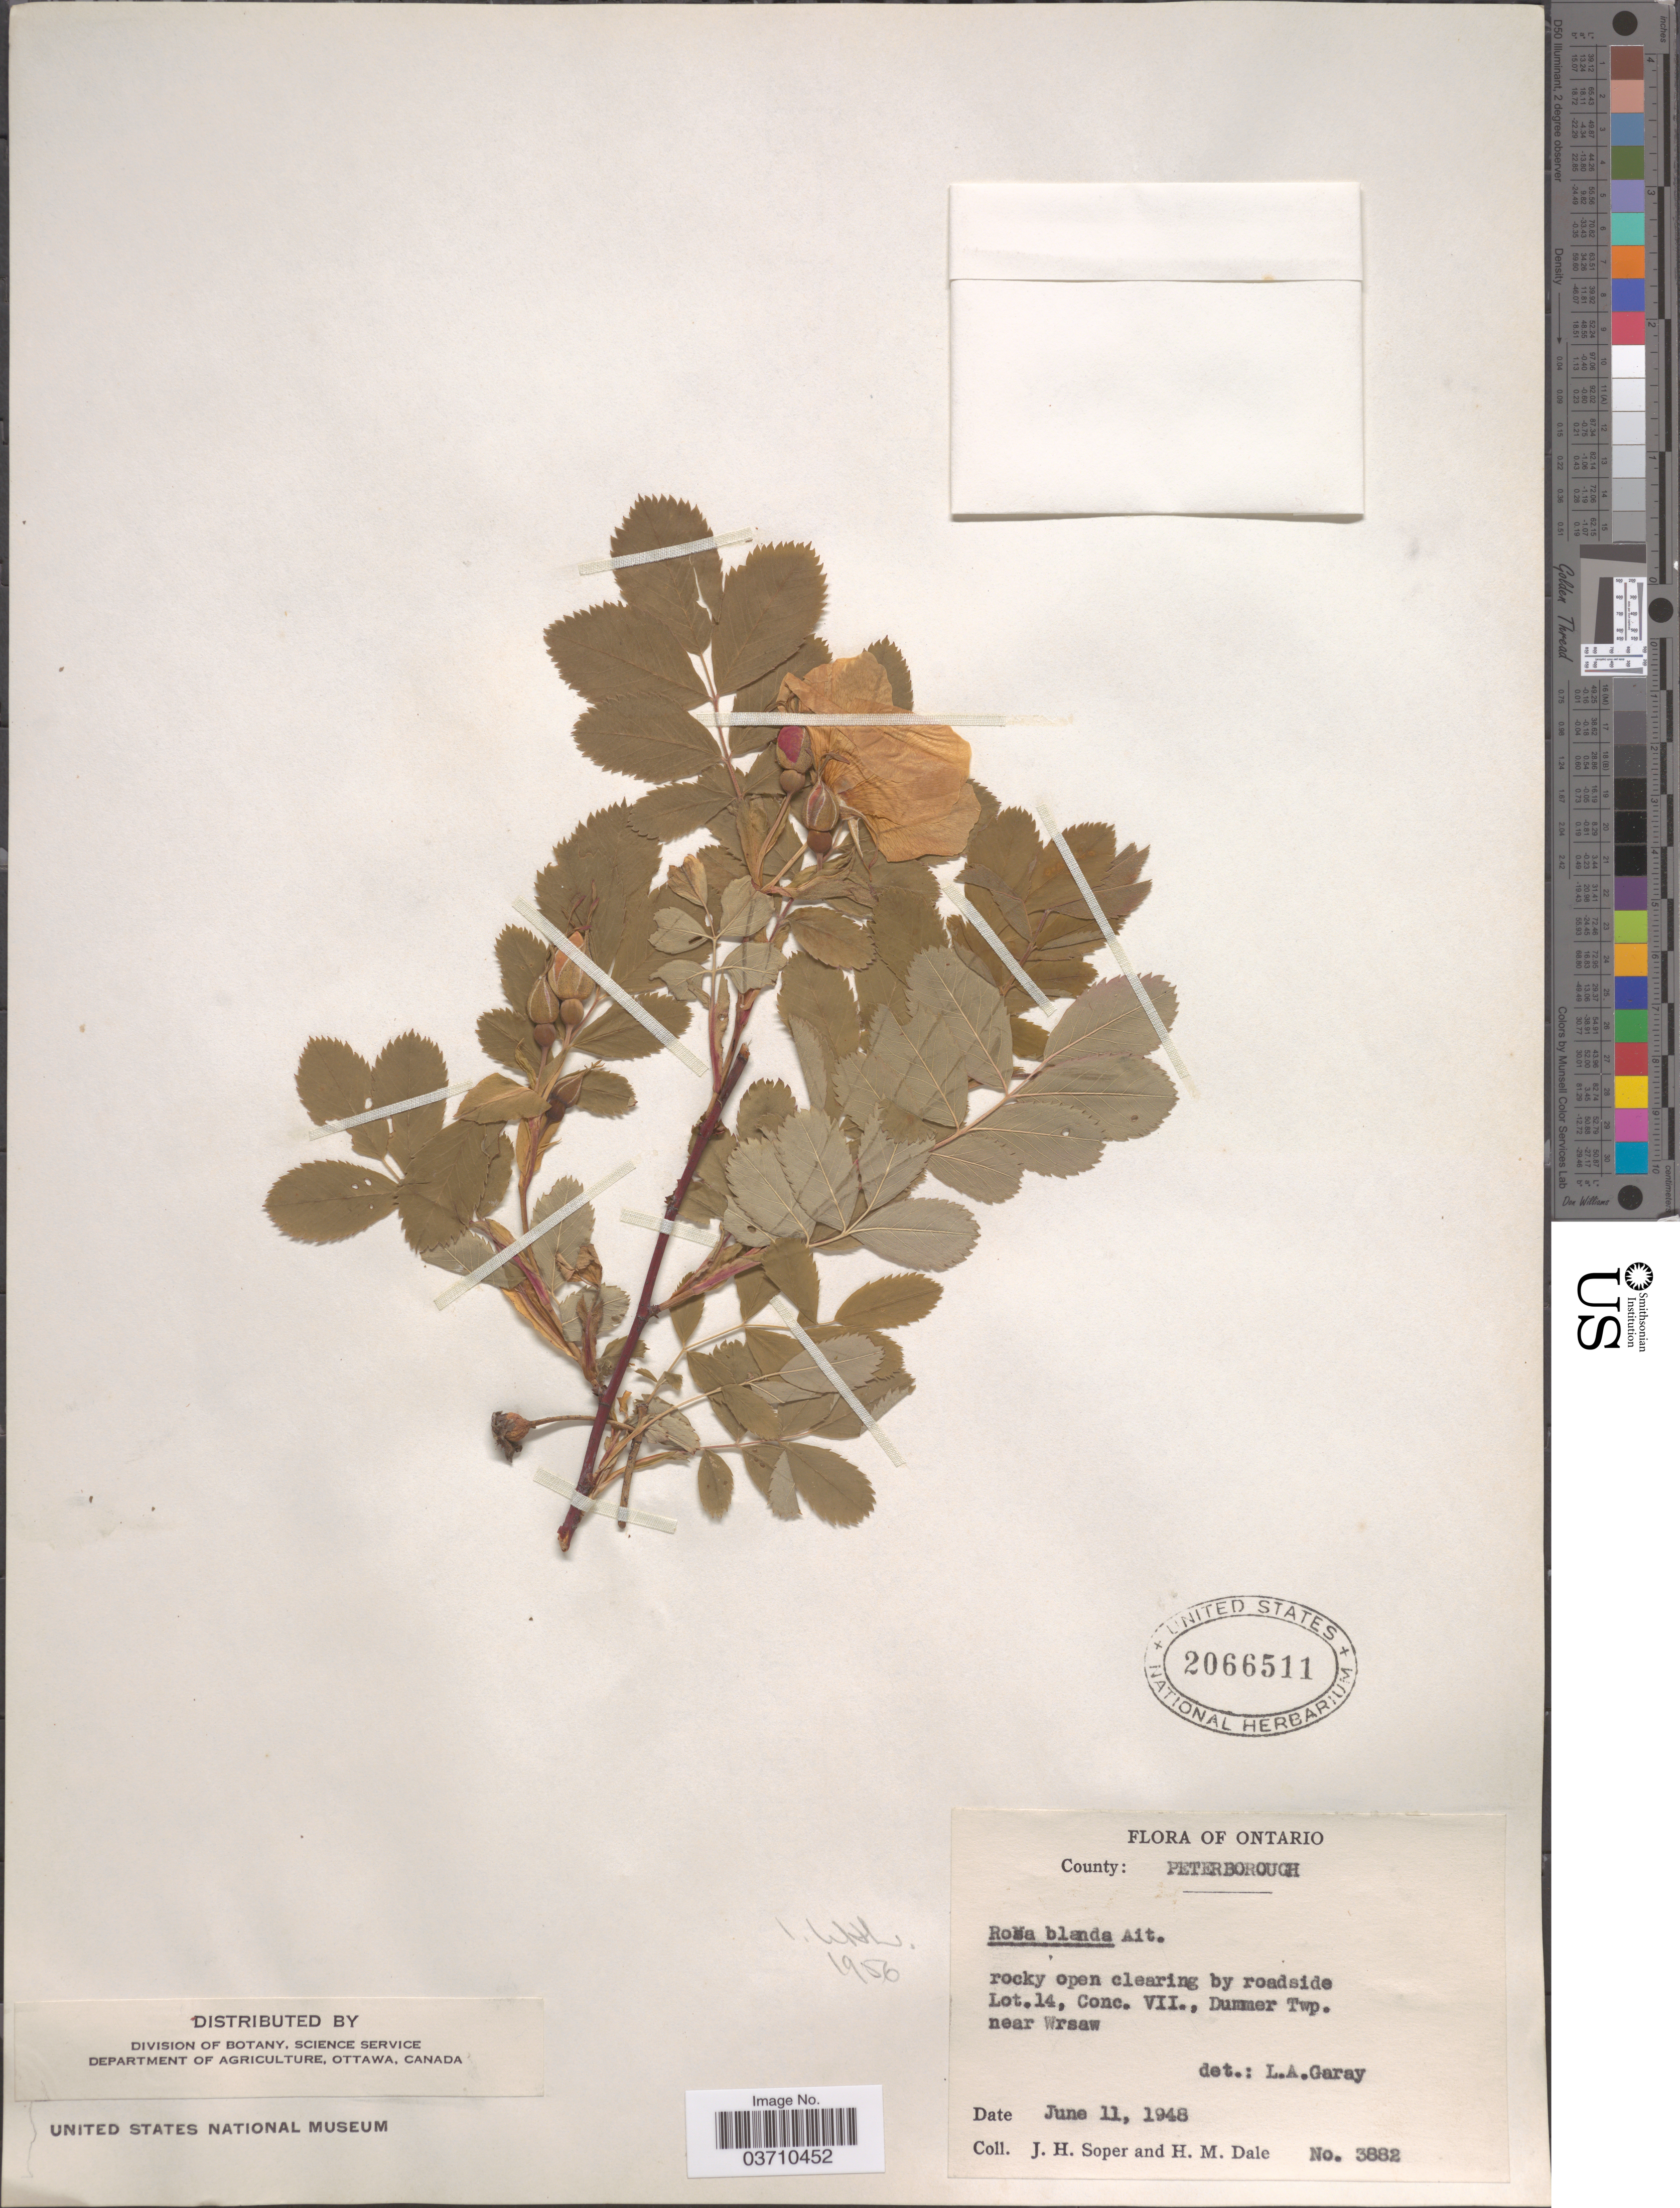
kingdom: Plantae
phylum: Tracheophyta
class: Magnoliopsida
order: Rosales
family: Rosaceae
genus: Rosa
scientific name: Rosa blanda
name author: Aiton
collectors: J. H. Soper & H. M. Dale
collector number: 3882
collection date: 1948-06-11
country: Canada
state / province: Ontario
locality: County: Peterborough. Roadside Lot. 14, Conc. VII., Dummer Twp. near Wrsaw.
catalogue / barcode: US 2066511